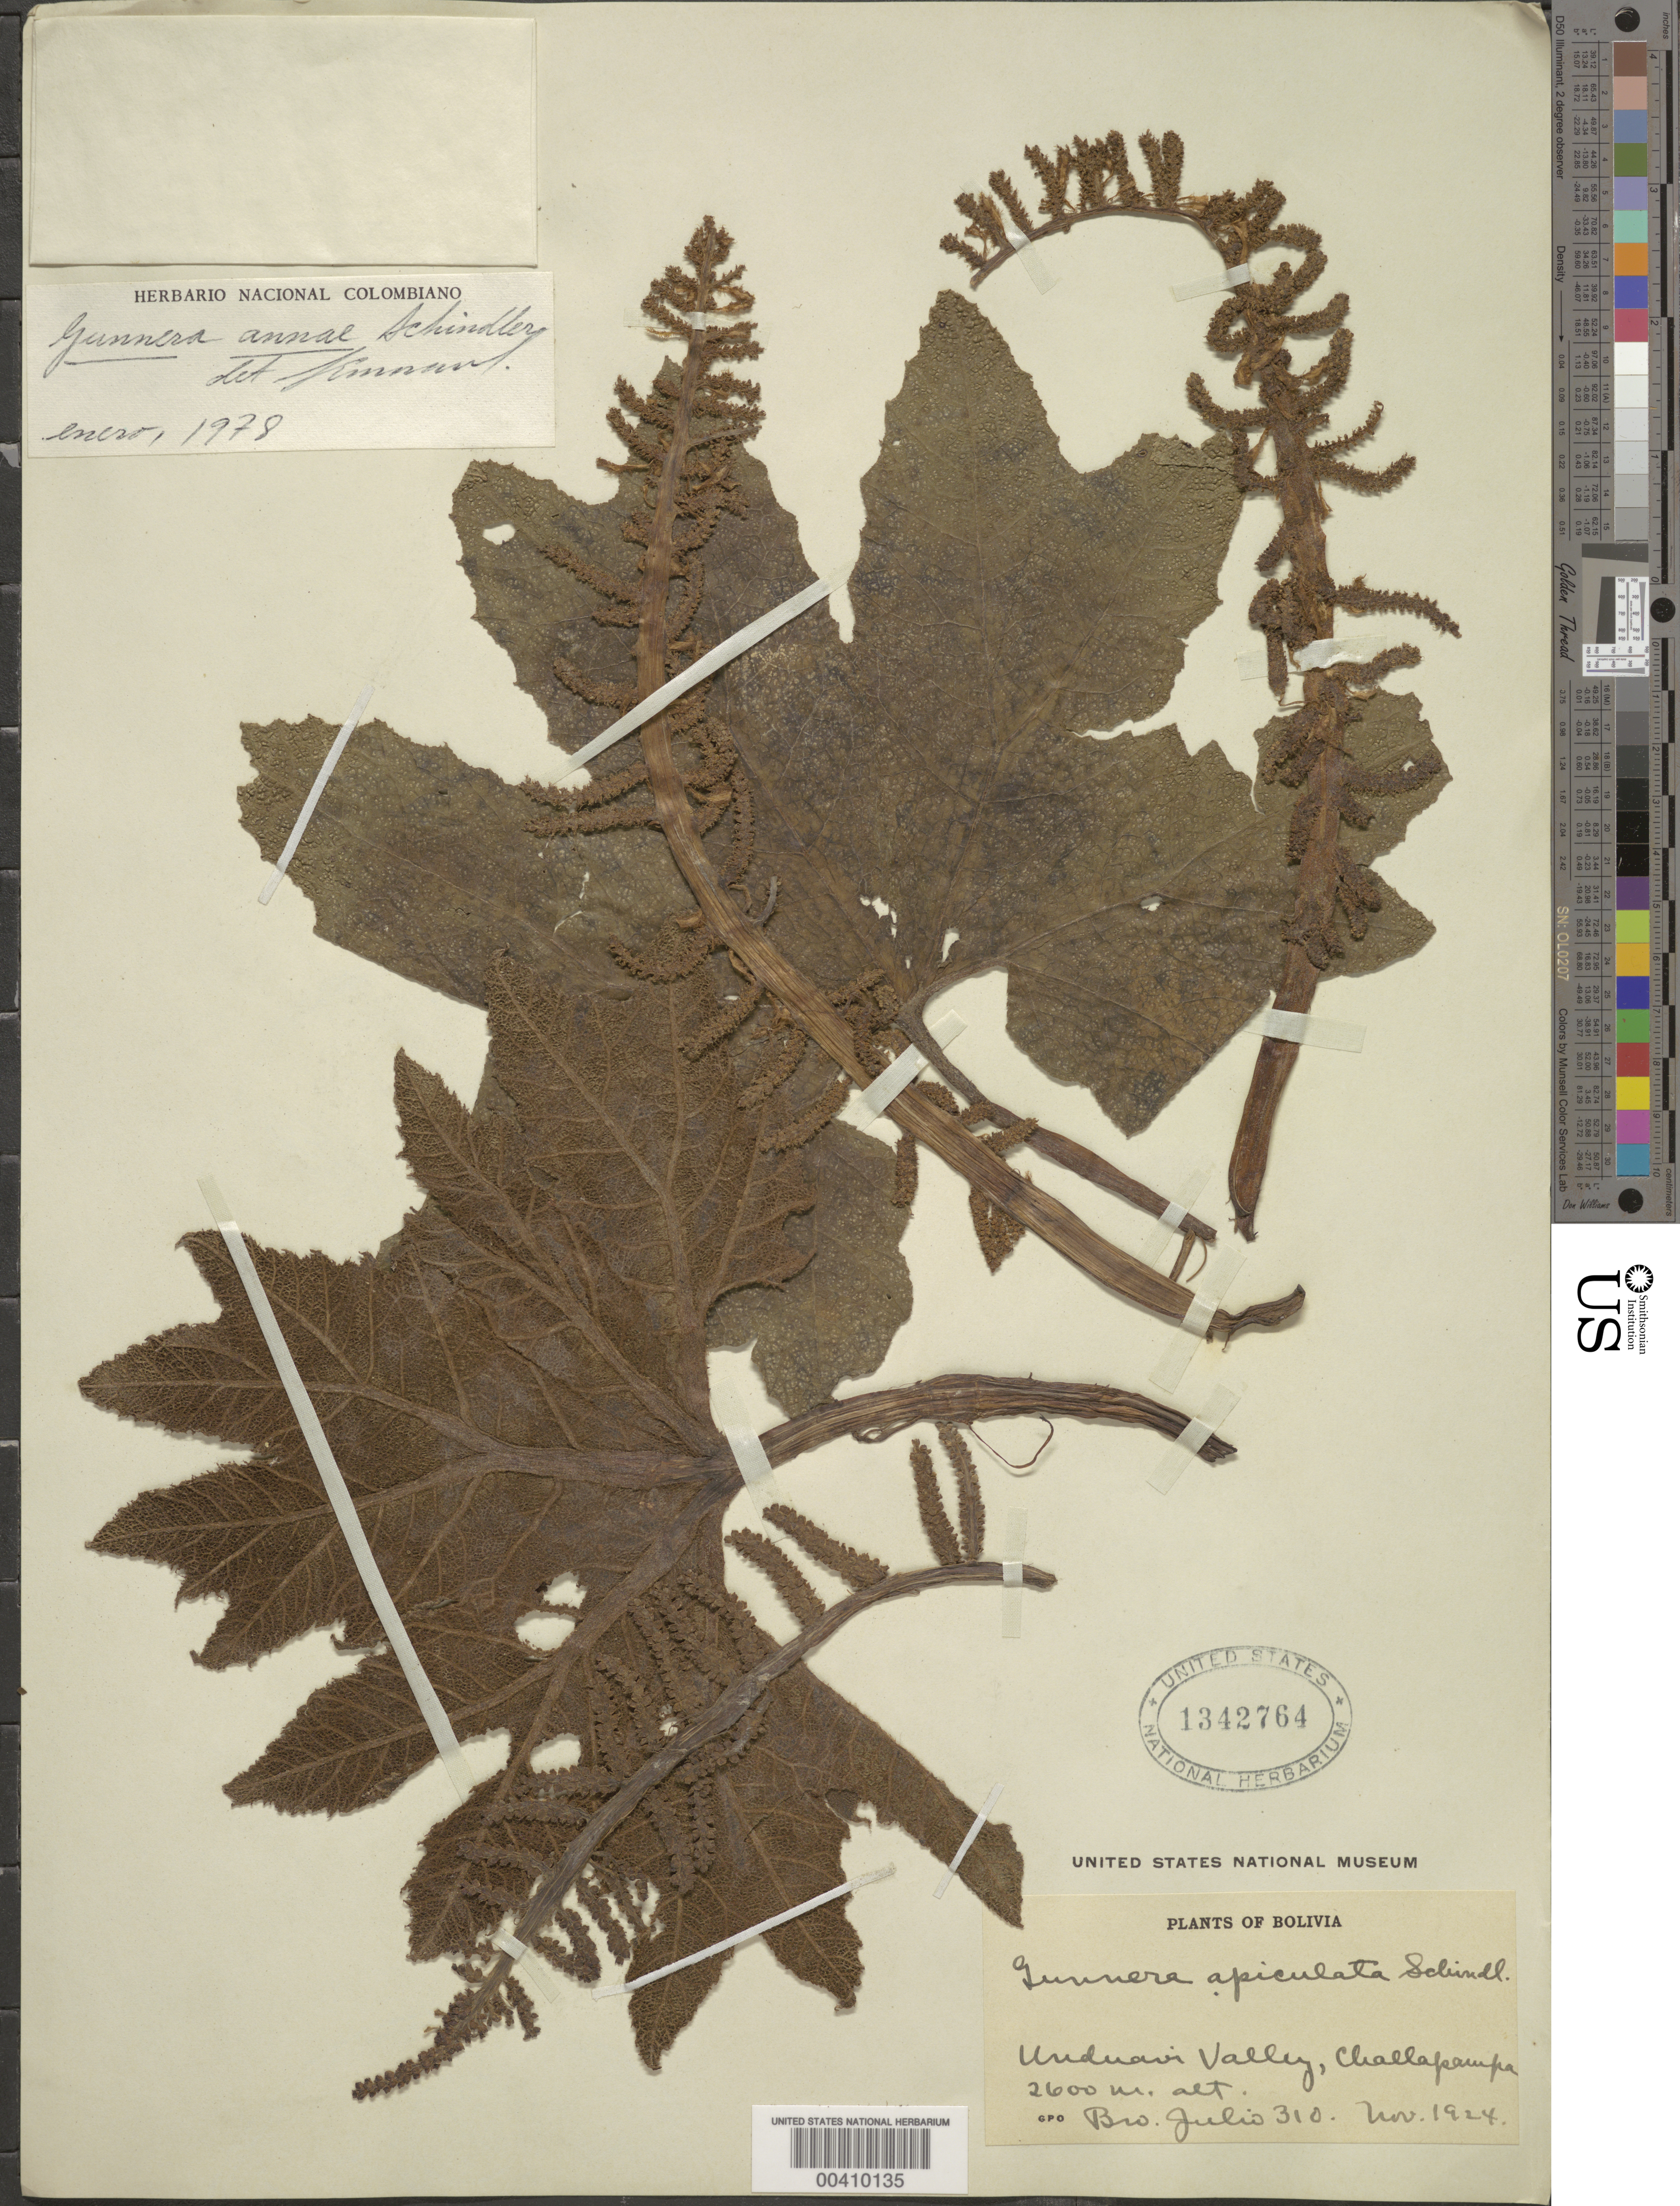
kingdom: Plantae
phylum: Tracheophyta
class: Magnoliopsida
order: Gunnerales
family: Gunneraceae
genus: Gunnera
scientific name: Gunnera annae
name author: Schindl.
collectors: Bro. Julio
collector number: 310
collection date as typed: Nov 1924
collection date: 1924-11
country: Bolivia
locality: Unduavi Valley, Challapampa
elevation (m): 2600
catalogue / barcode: US 1342764